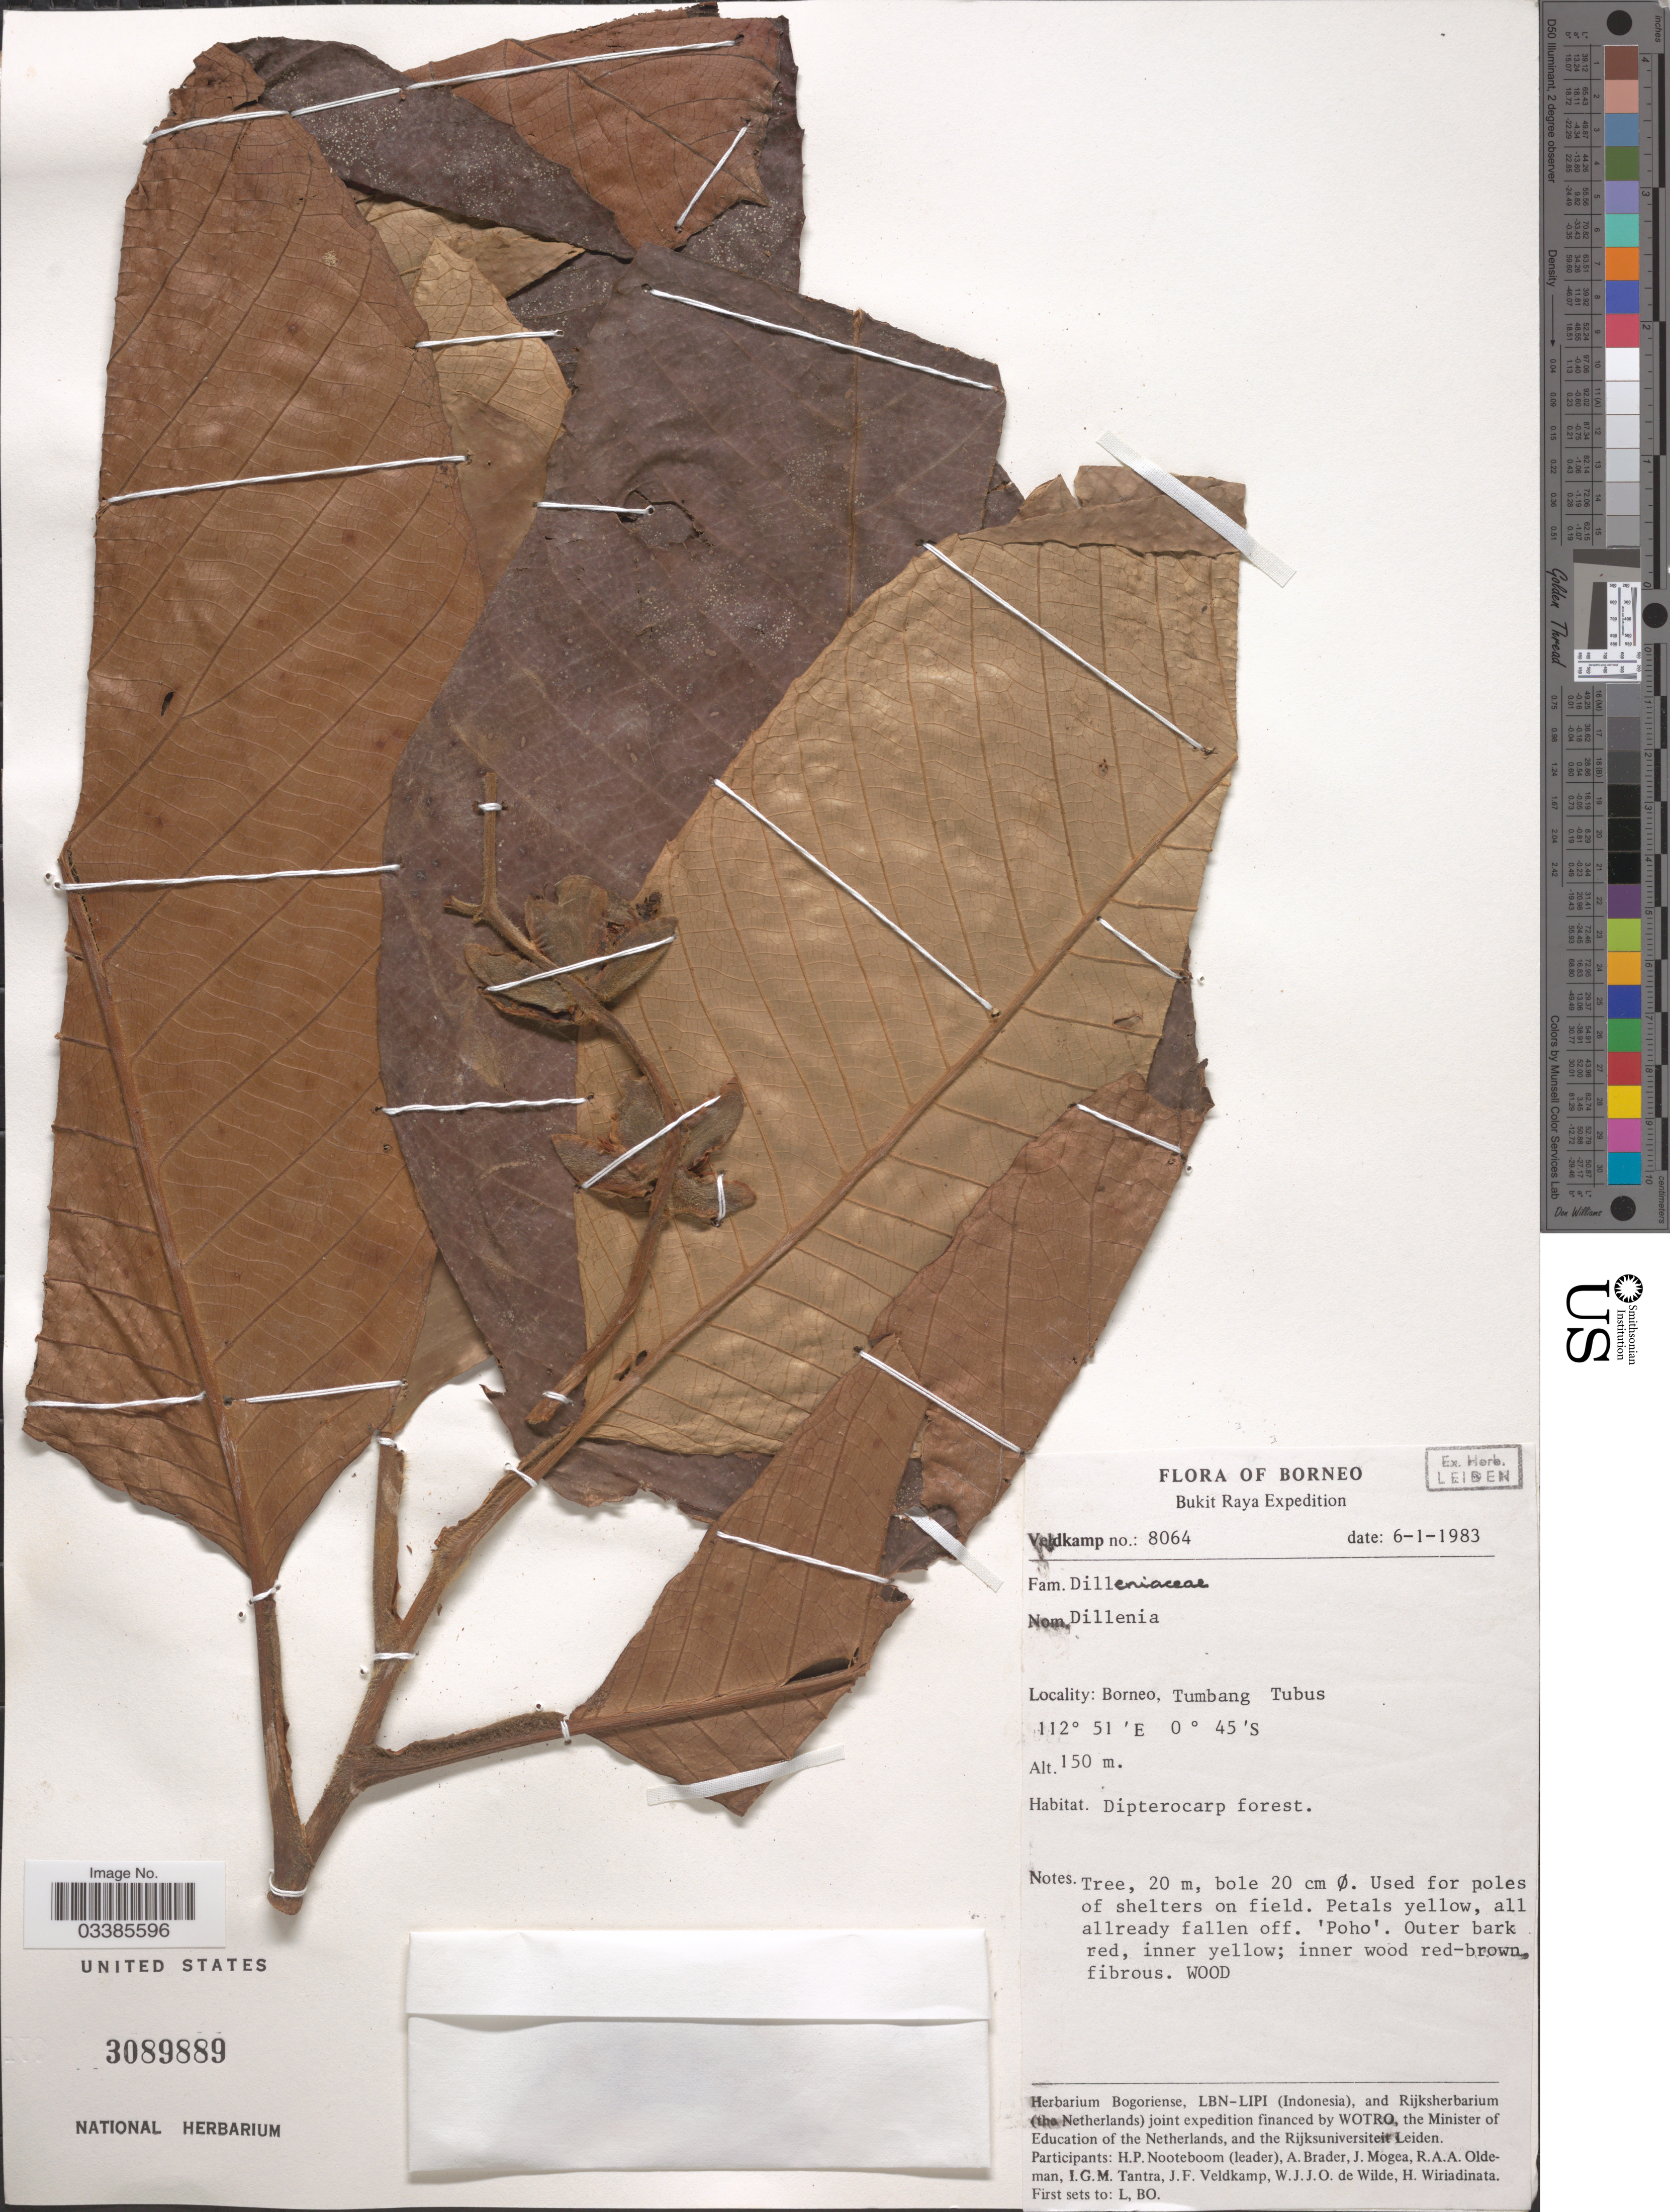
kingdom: Plantae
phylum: Tracheophyta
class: Magnoliopsida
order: Dilleniales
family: Dilleniaceae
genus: Dillenia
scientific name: Dillenia sp.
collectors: J. F. Veldkamp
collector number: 8064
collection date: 1983-01-06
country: Indonesia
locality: Borneo, Tumbang Tubus.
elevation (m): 150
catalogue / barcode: US 3089889